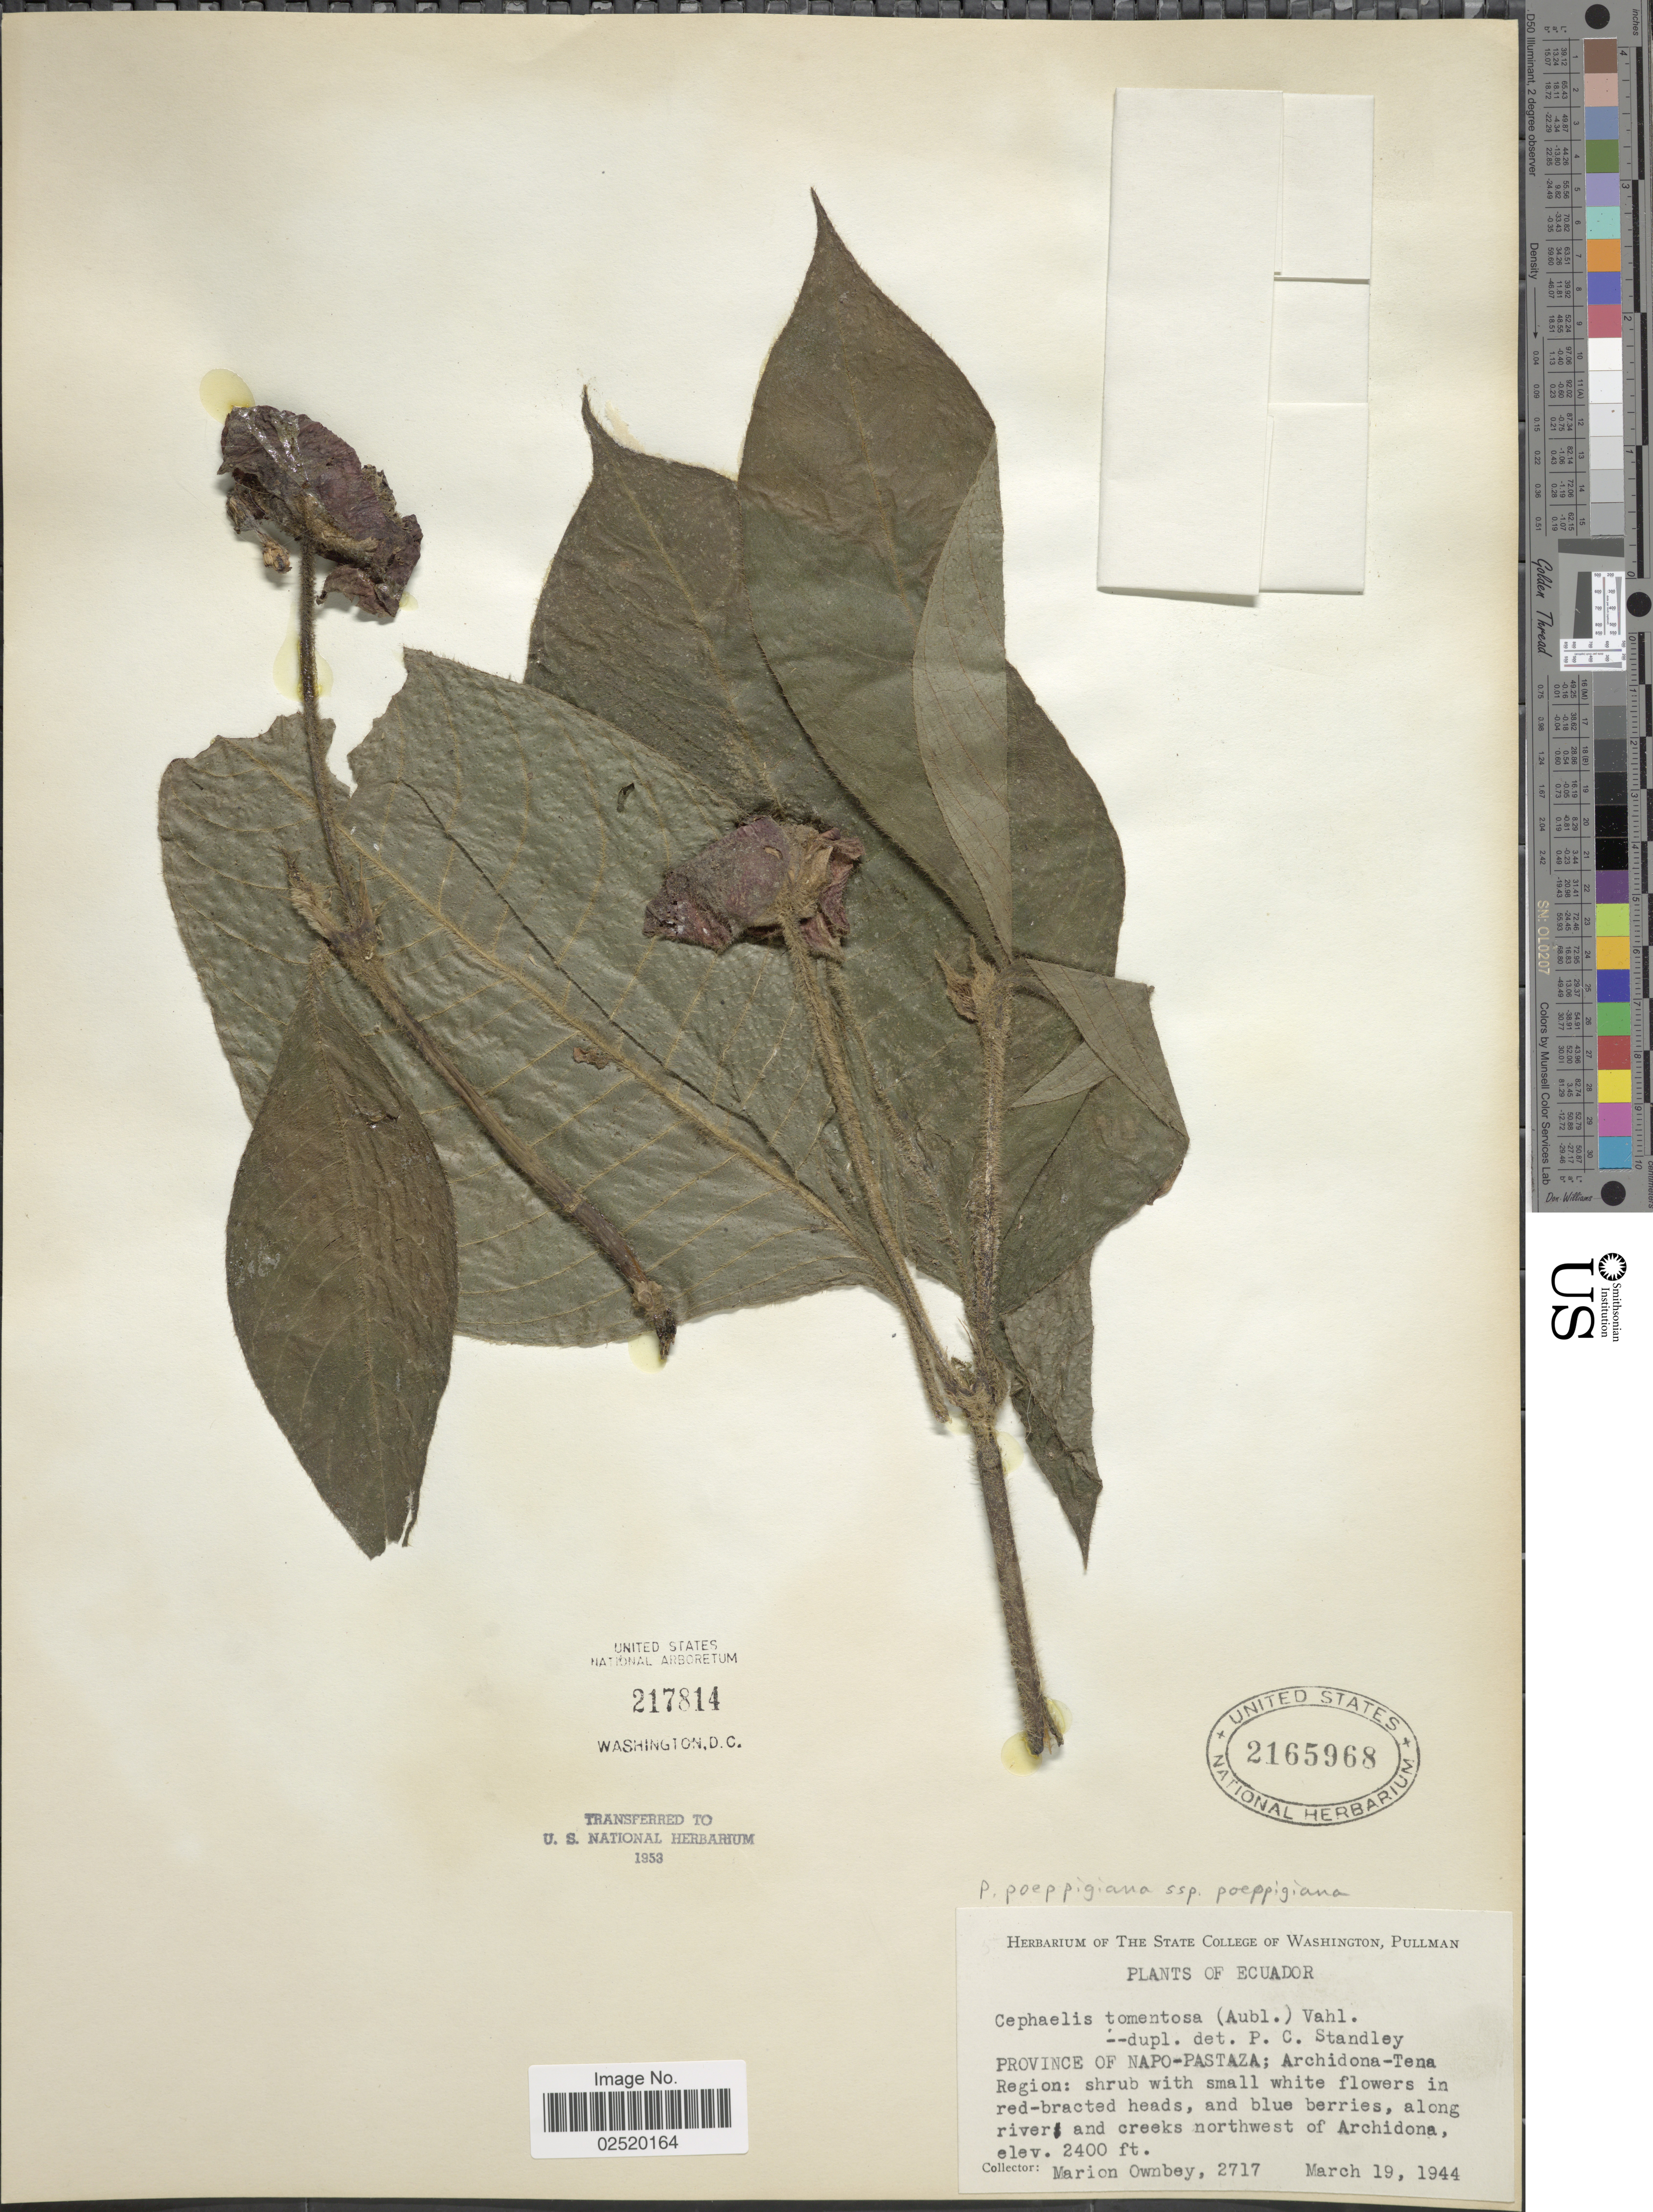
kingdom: Plantae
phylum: Tracheophyta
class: Magnoliopsida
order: Gentianales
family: Rubiaceae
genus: Psychotria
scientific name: Psychotria poeppigiana subsp. poeppigiana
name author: Müll. Arg.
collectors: F. M. Ownbey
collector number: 2717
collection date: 1944-03-19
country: Ecuador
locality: Province Napo-Pastaza: Archidona-Tena Region, along river and creeks northwest of Archidona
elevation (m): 732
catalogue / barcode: US 2165968